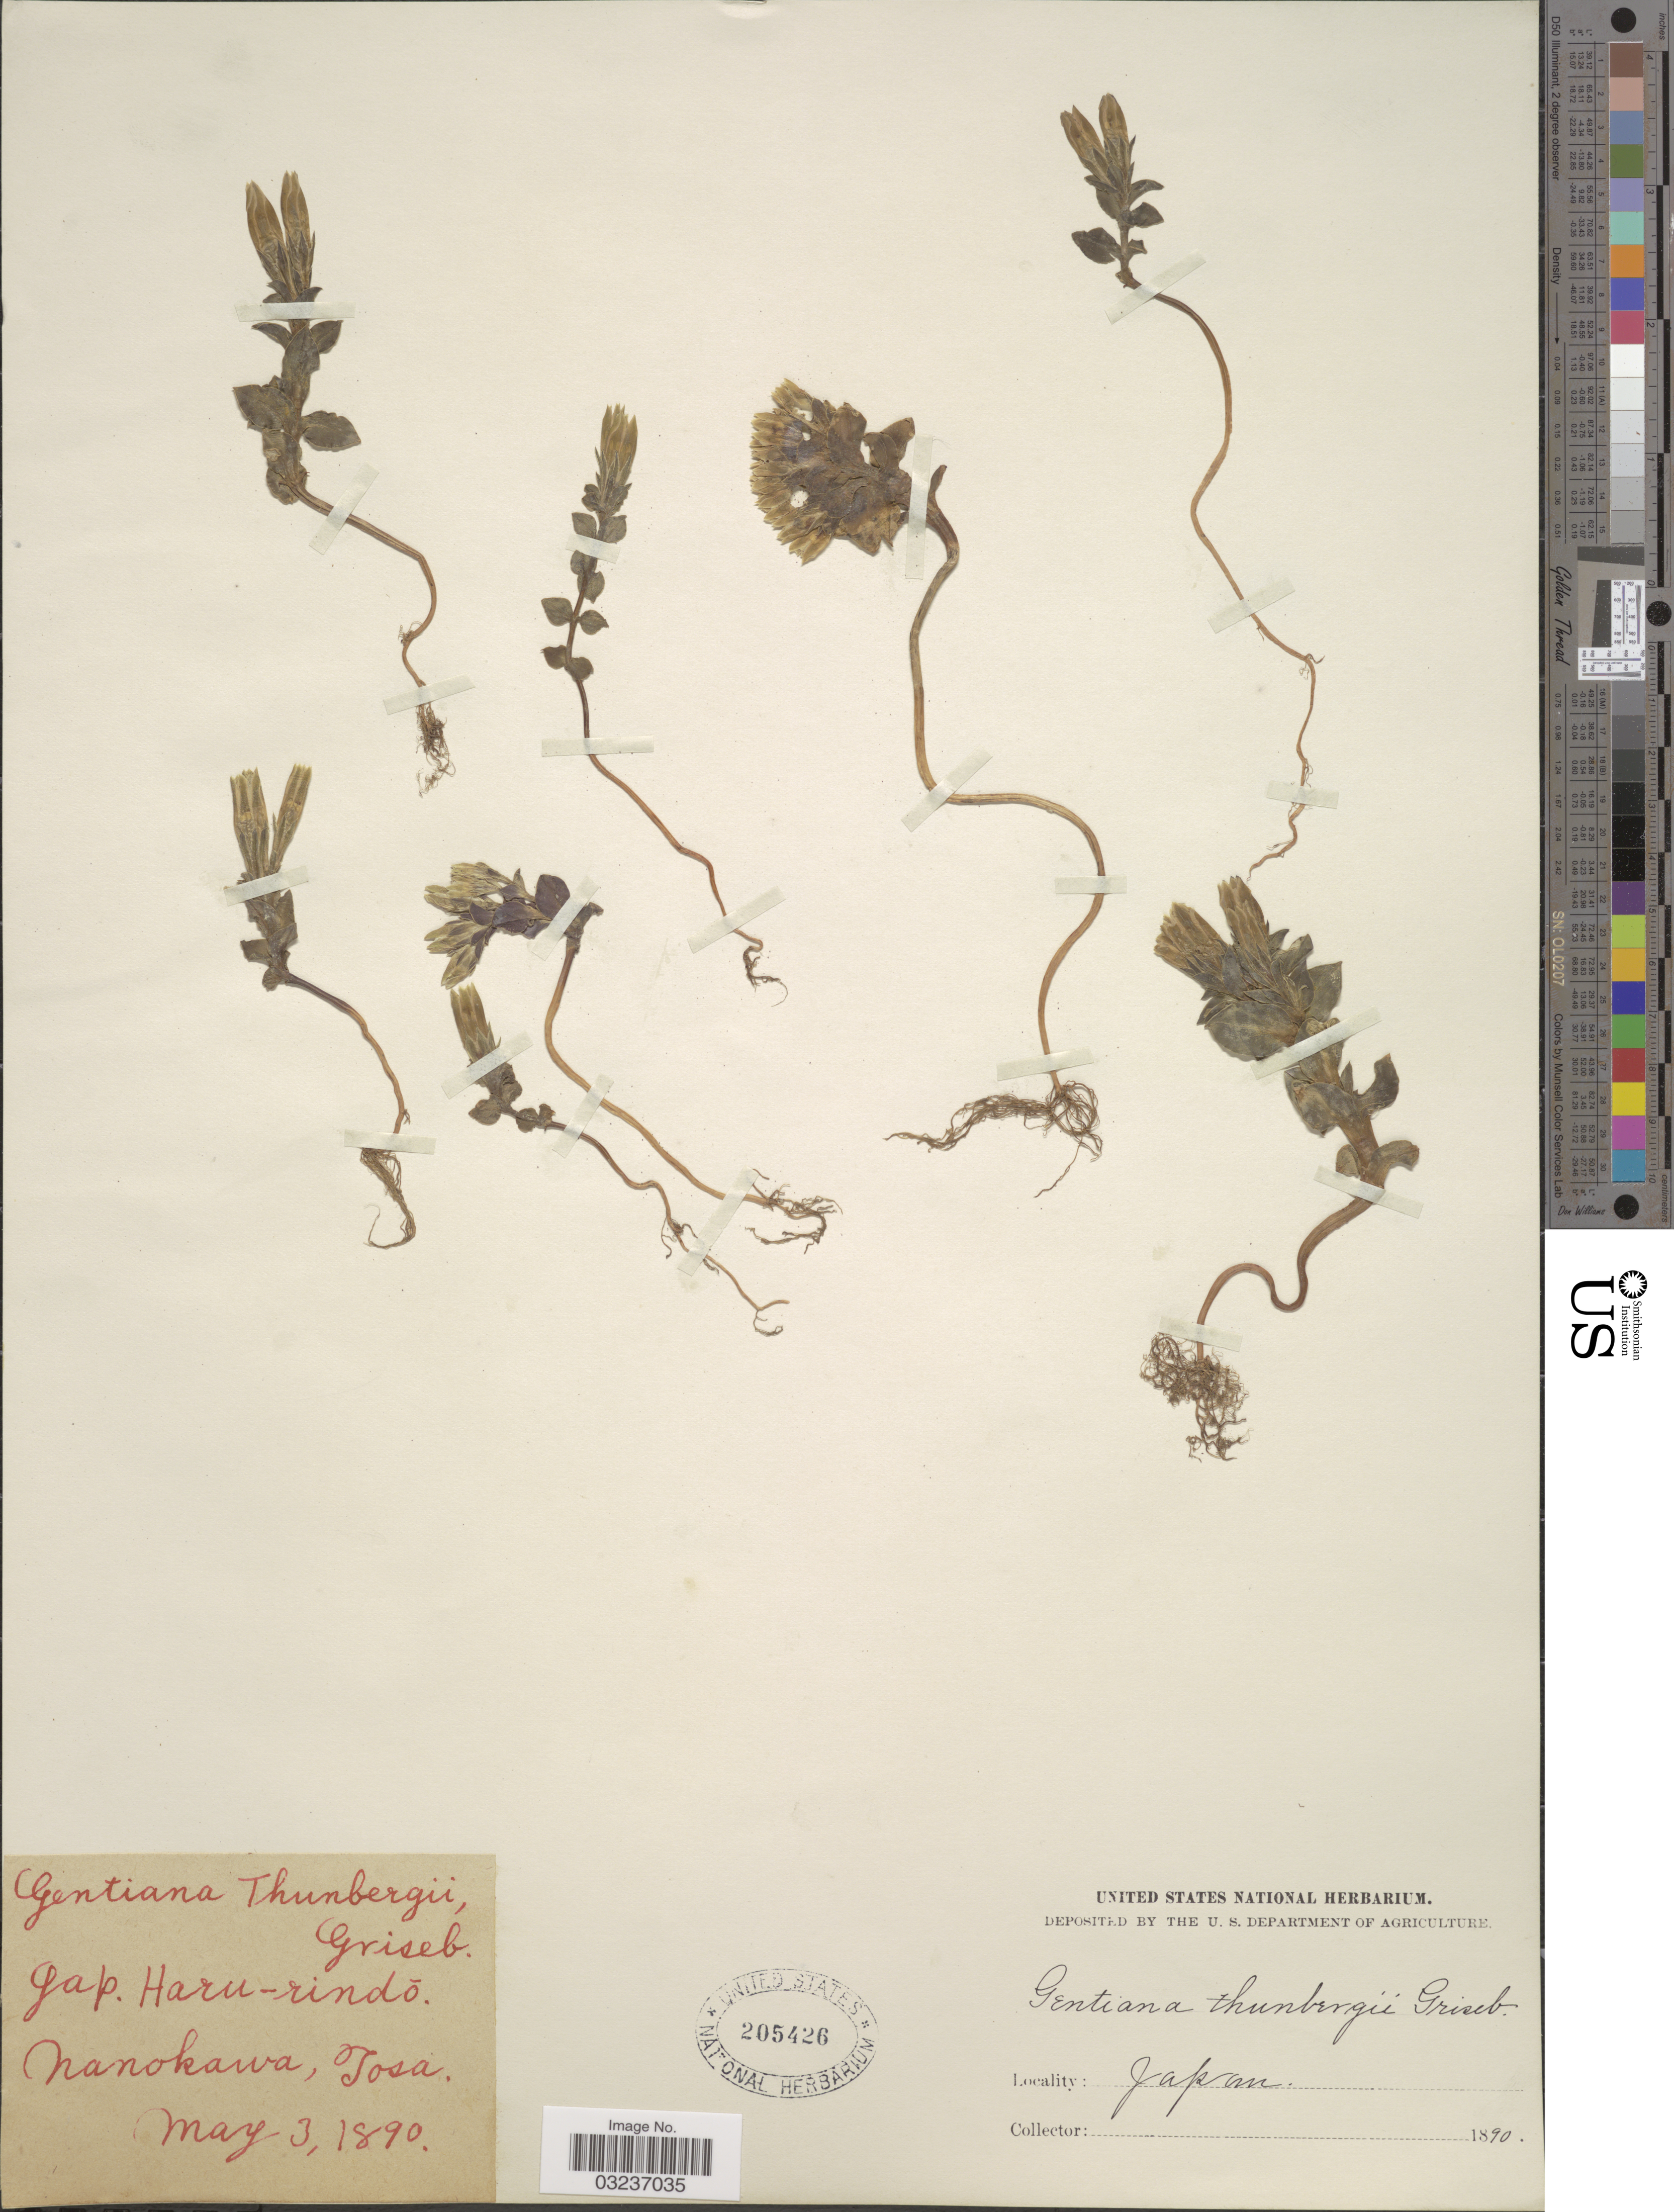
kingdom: Plantae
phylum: Tracheophyta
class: Magnoliopsida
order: Gentianales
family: Gentianaceae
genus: Gentiana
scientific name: Gentiana thunbergii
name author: (G. Don) Griseb.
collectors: ex herb. United States National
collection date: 1890-05-03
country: Japan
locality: Nanokawa, Tosa.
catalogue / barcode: US 205426